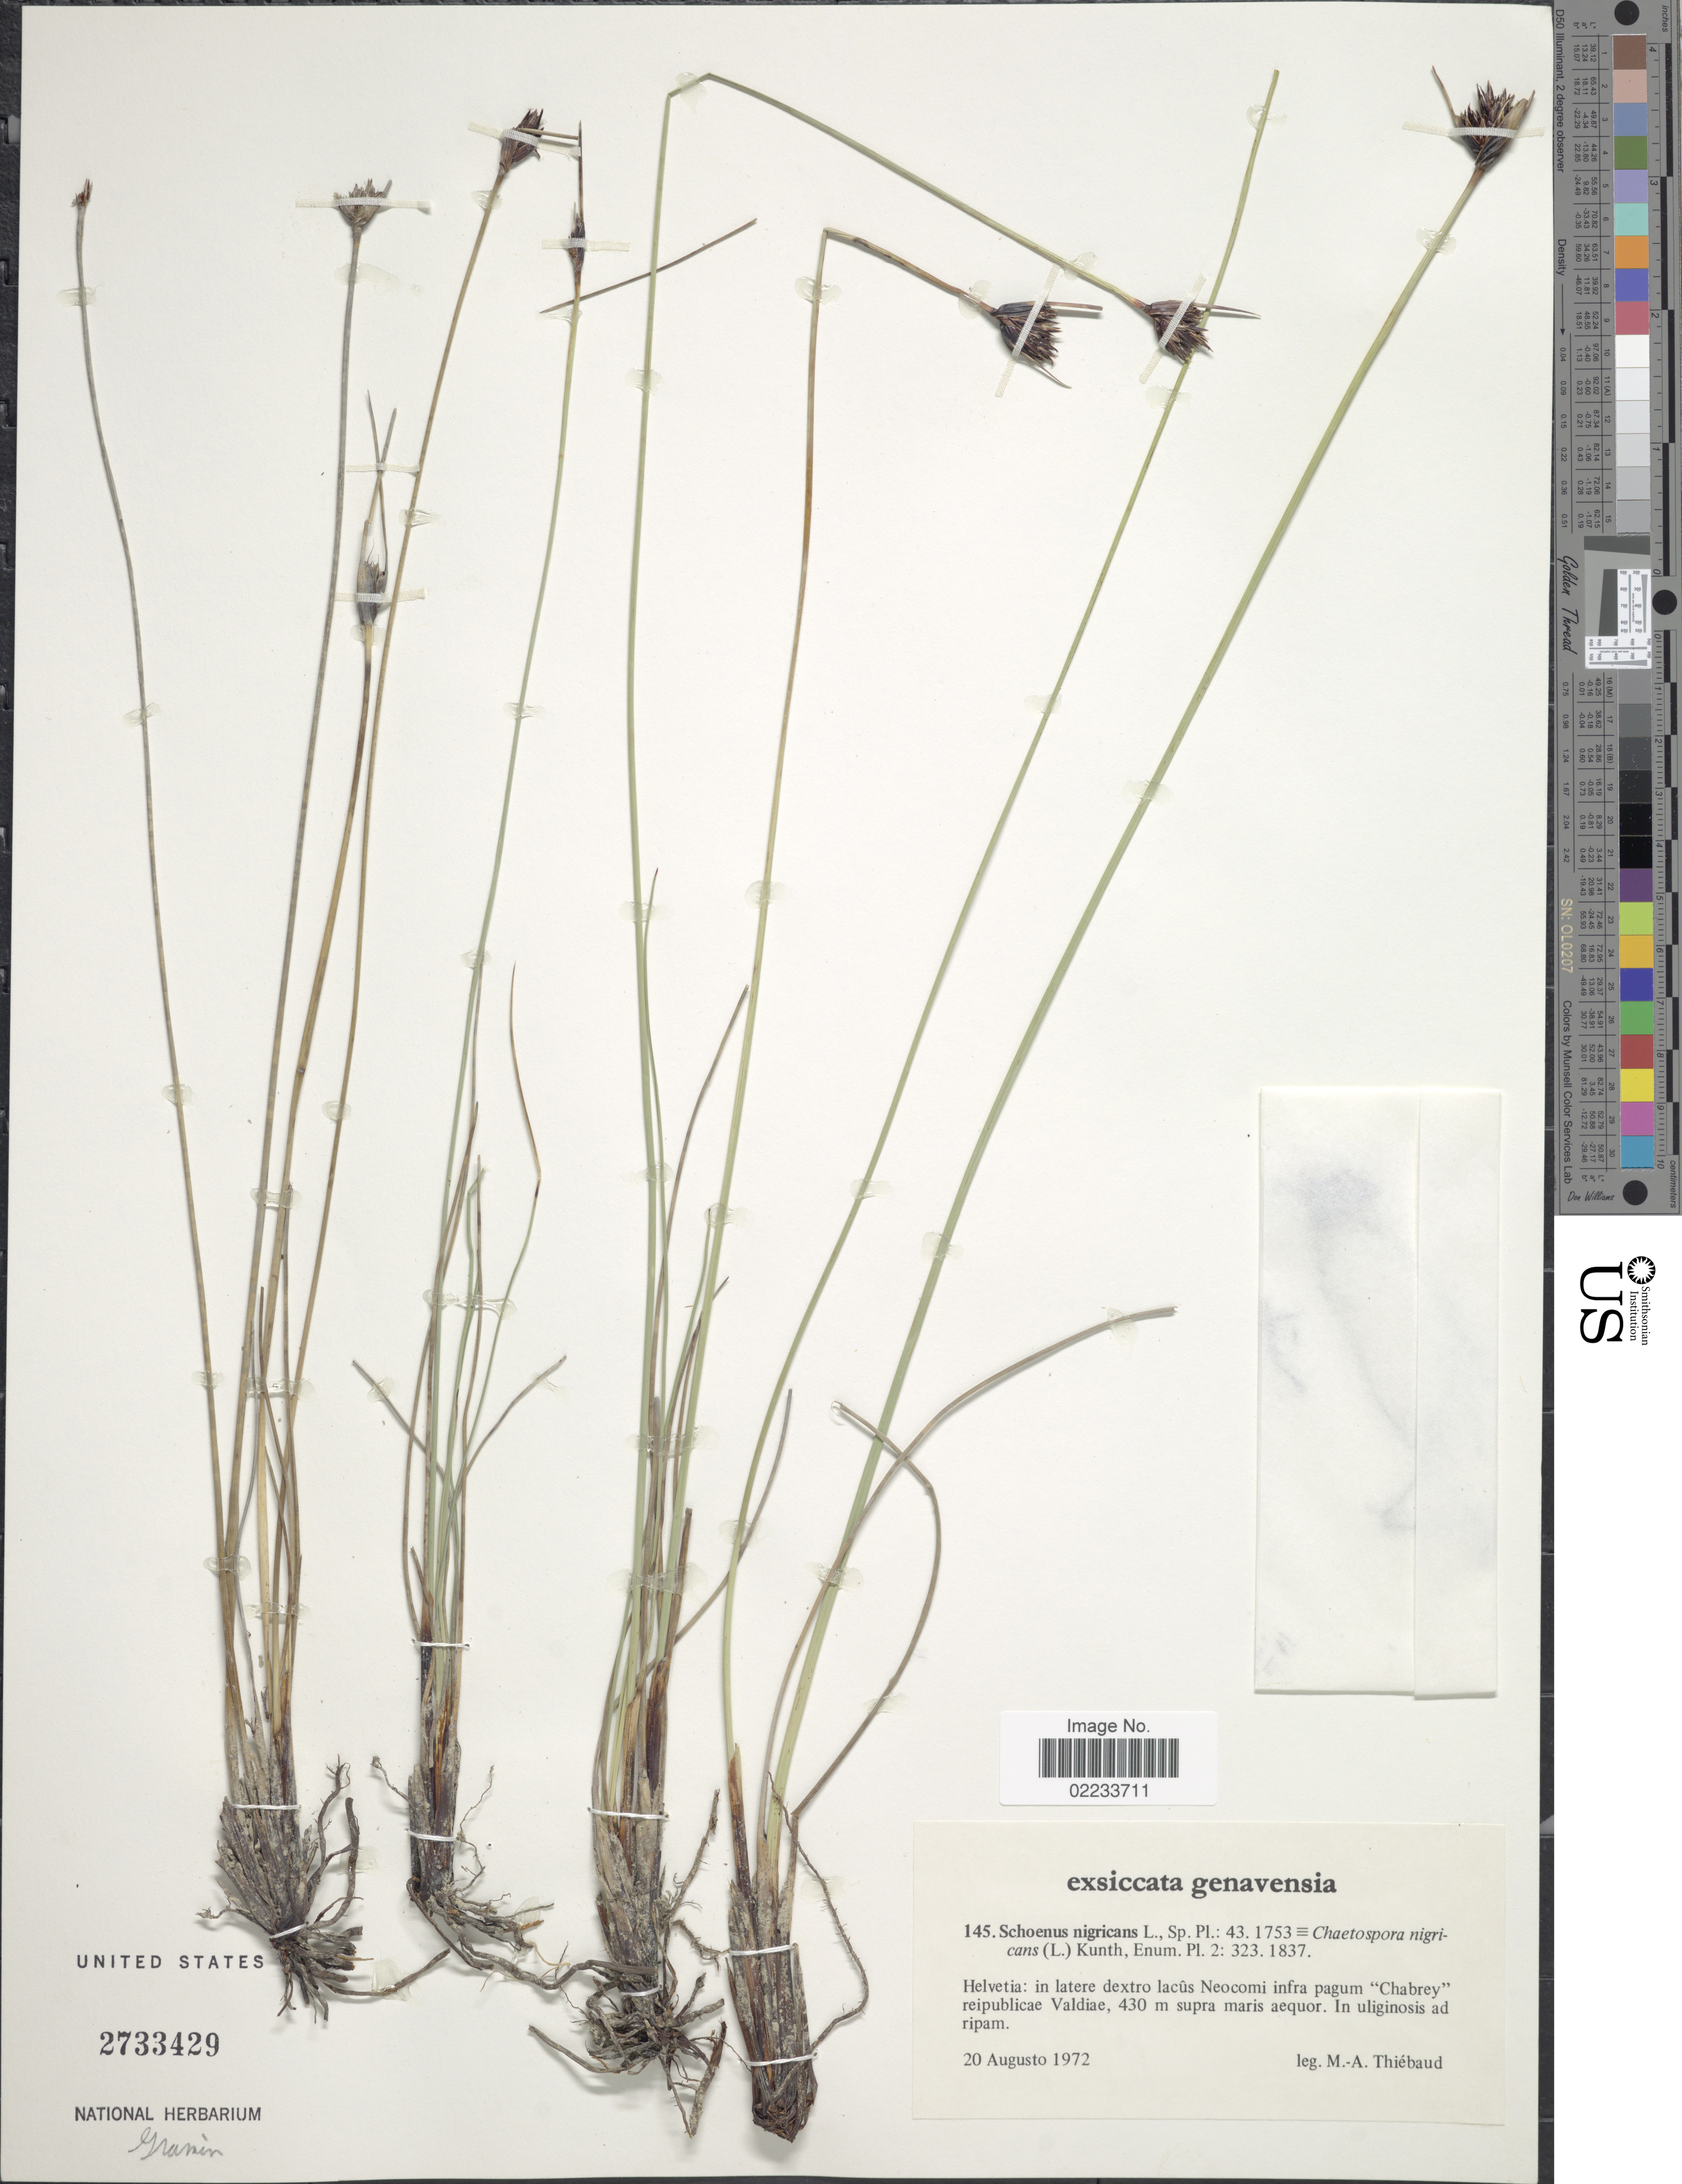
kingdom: Plantae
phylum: Tracheophyta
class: Liliopsida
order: Poales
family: Cyperaceae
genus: Schoenus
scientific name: Schoenus nigricans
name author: L.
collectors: M. Thiebaud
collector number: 145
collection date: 1972-08-20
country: Switzerland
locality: Helvetia: in latere dextro lacûs Neocomi infra pagum 'Chabrey' reipublicae Valdiae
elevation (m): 430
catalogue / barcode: US 2733429